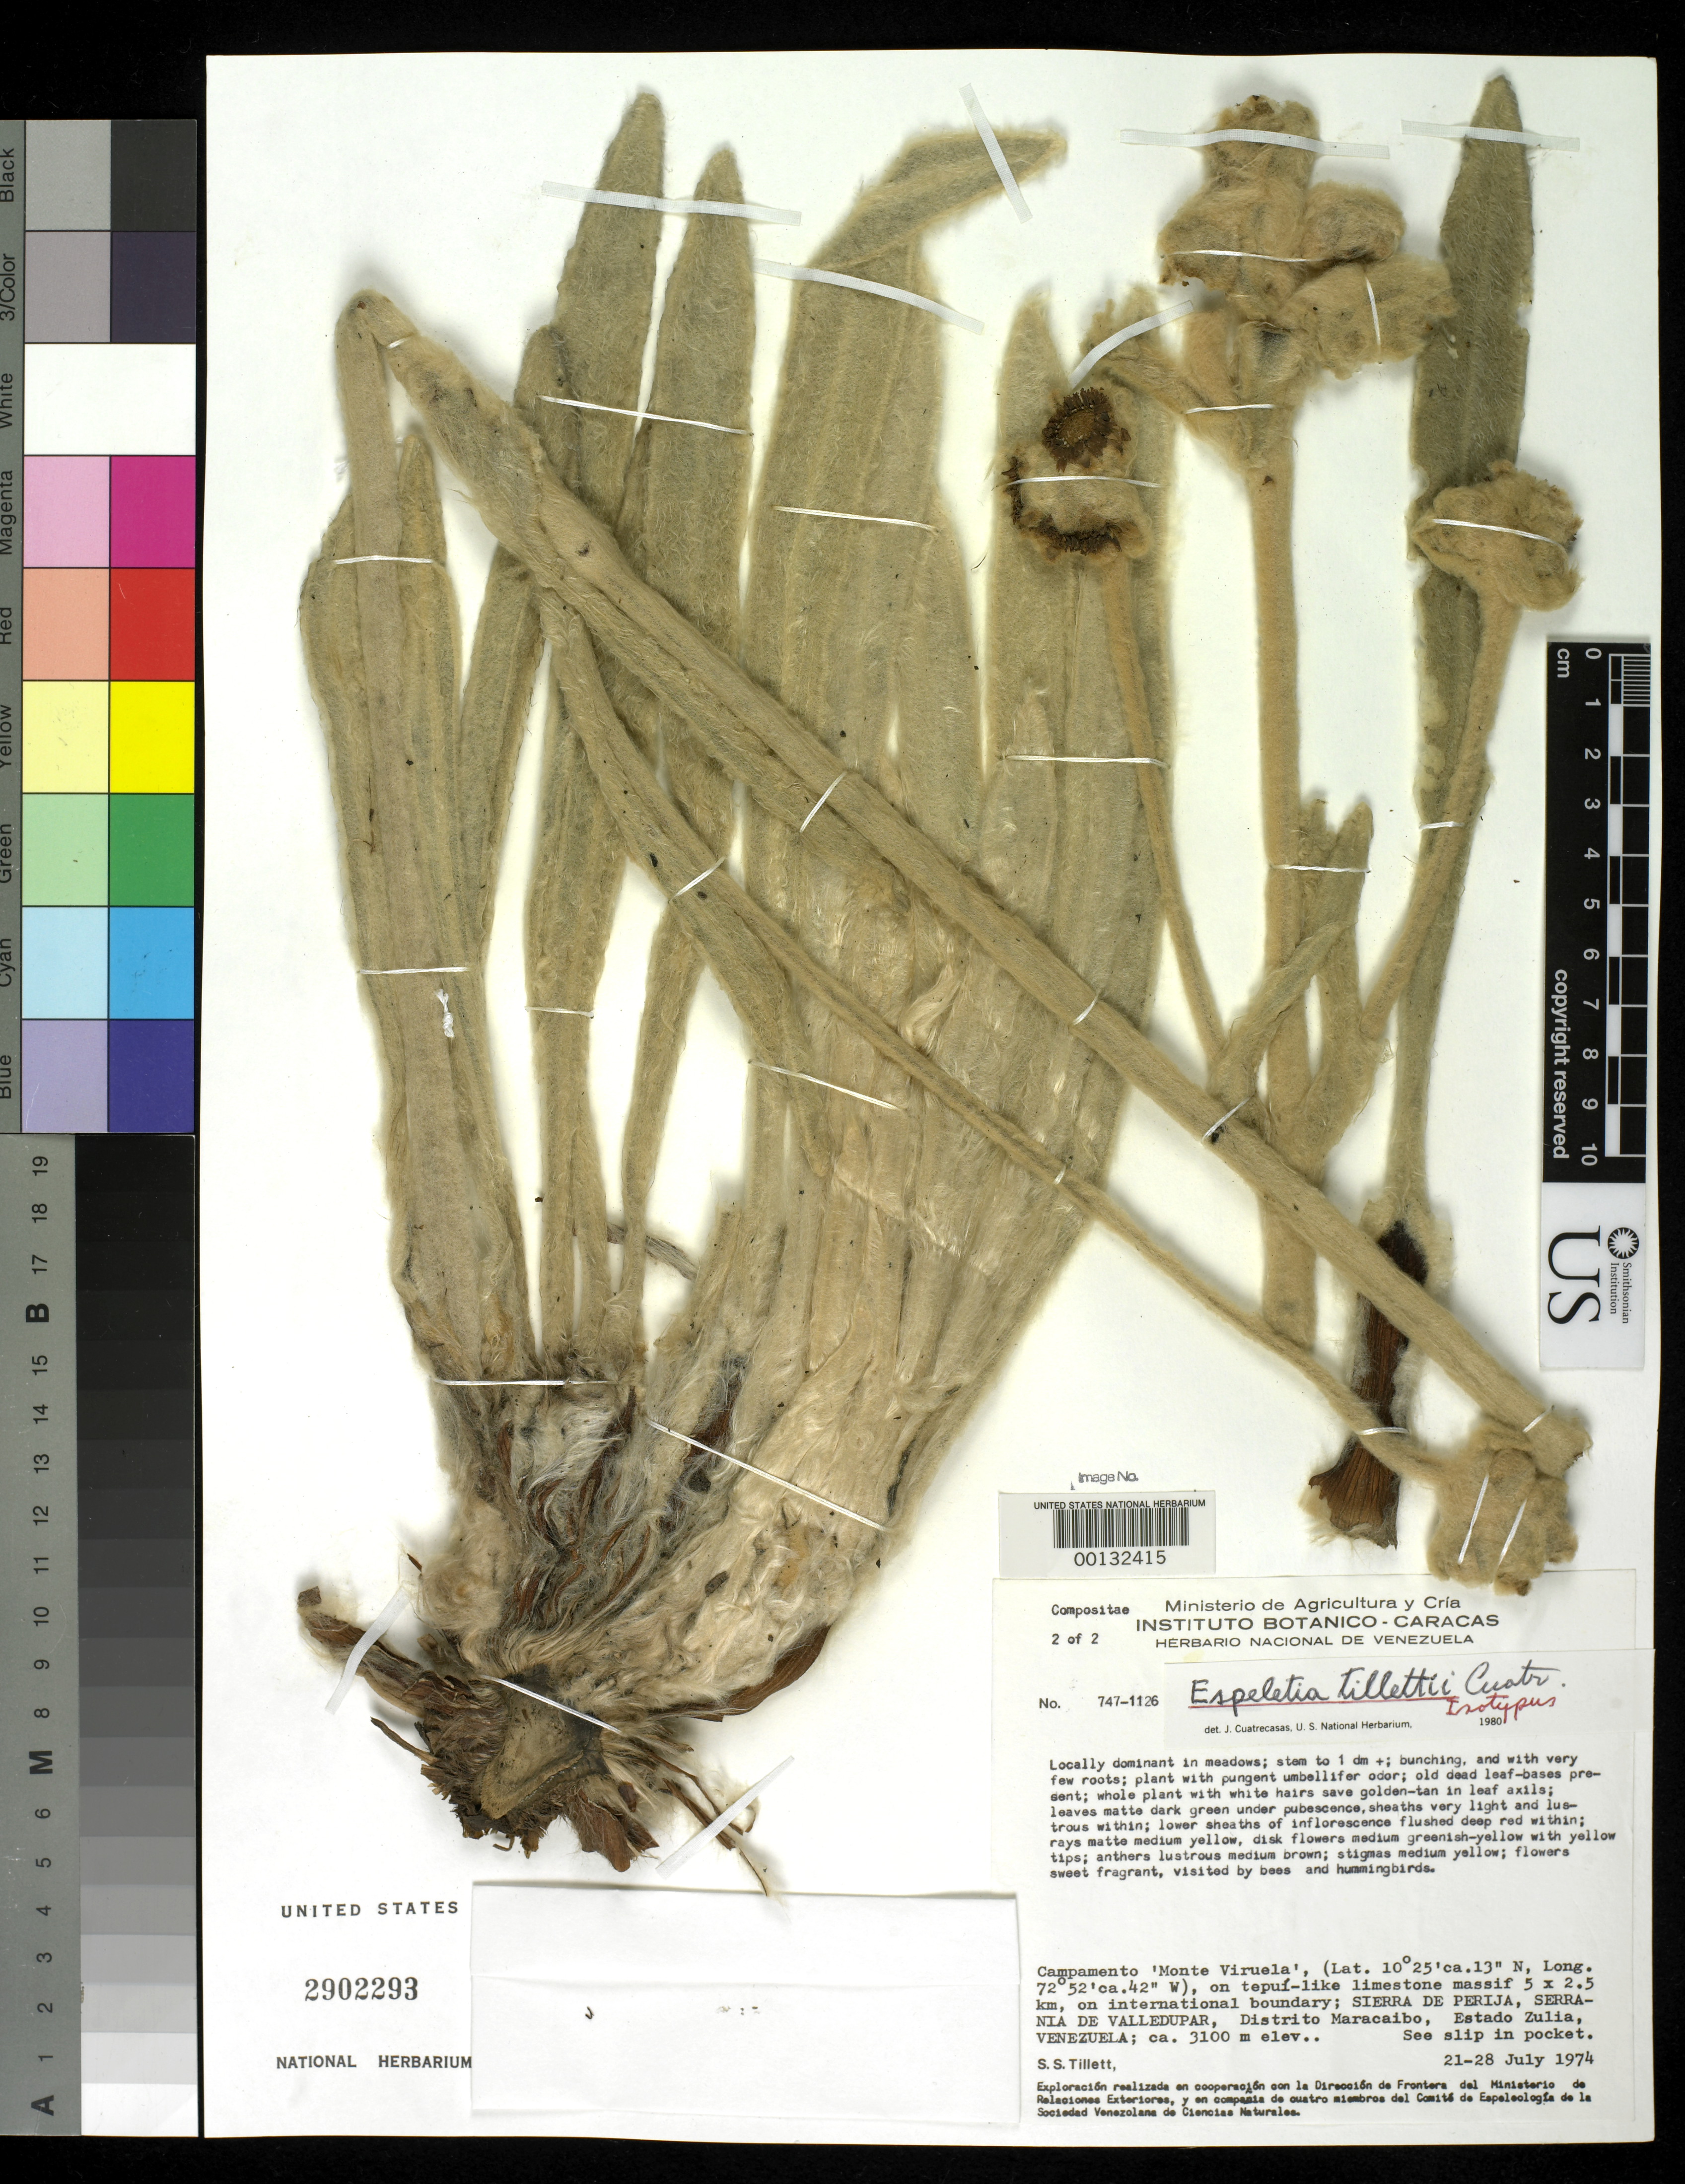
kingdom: Plantae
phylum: Tracheophyta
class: Magnoliopsida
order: Asterales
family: Asteraceae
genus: Espeletia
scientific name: Espeletia tillettii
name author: Cuatrec.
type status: Isotype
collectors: S. S. Tillett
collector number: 747-1126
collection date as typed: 21 Jul 1974 to 28 Jul 1974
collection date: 1974-07-21/1974-07-28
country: Venezuela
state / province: Zulia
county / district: Maracaibo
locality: Sierra de Perija, Serrania de Valledupar.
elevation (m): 3100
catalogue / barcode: US 2902293